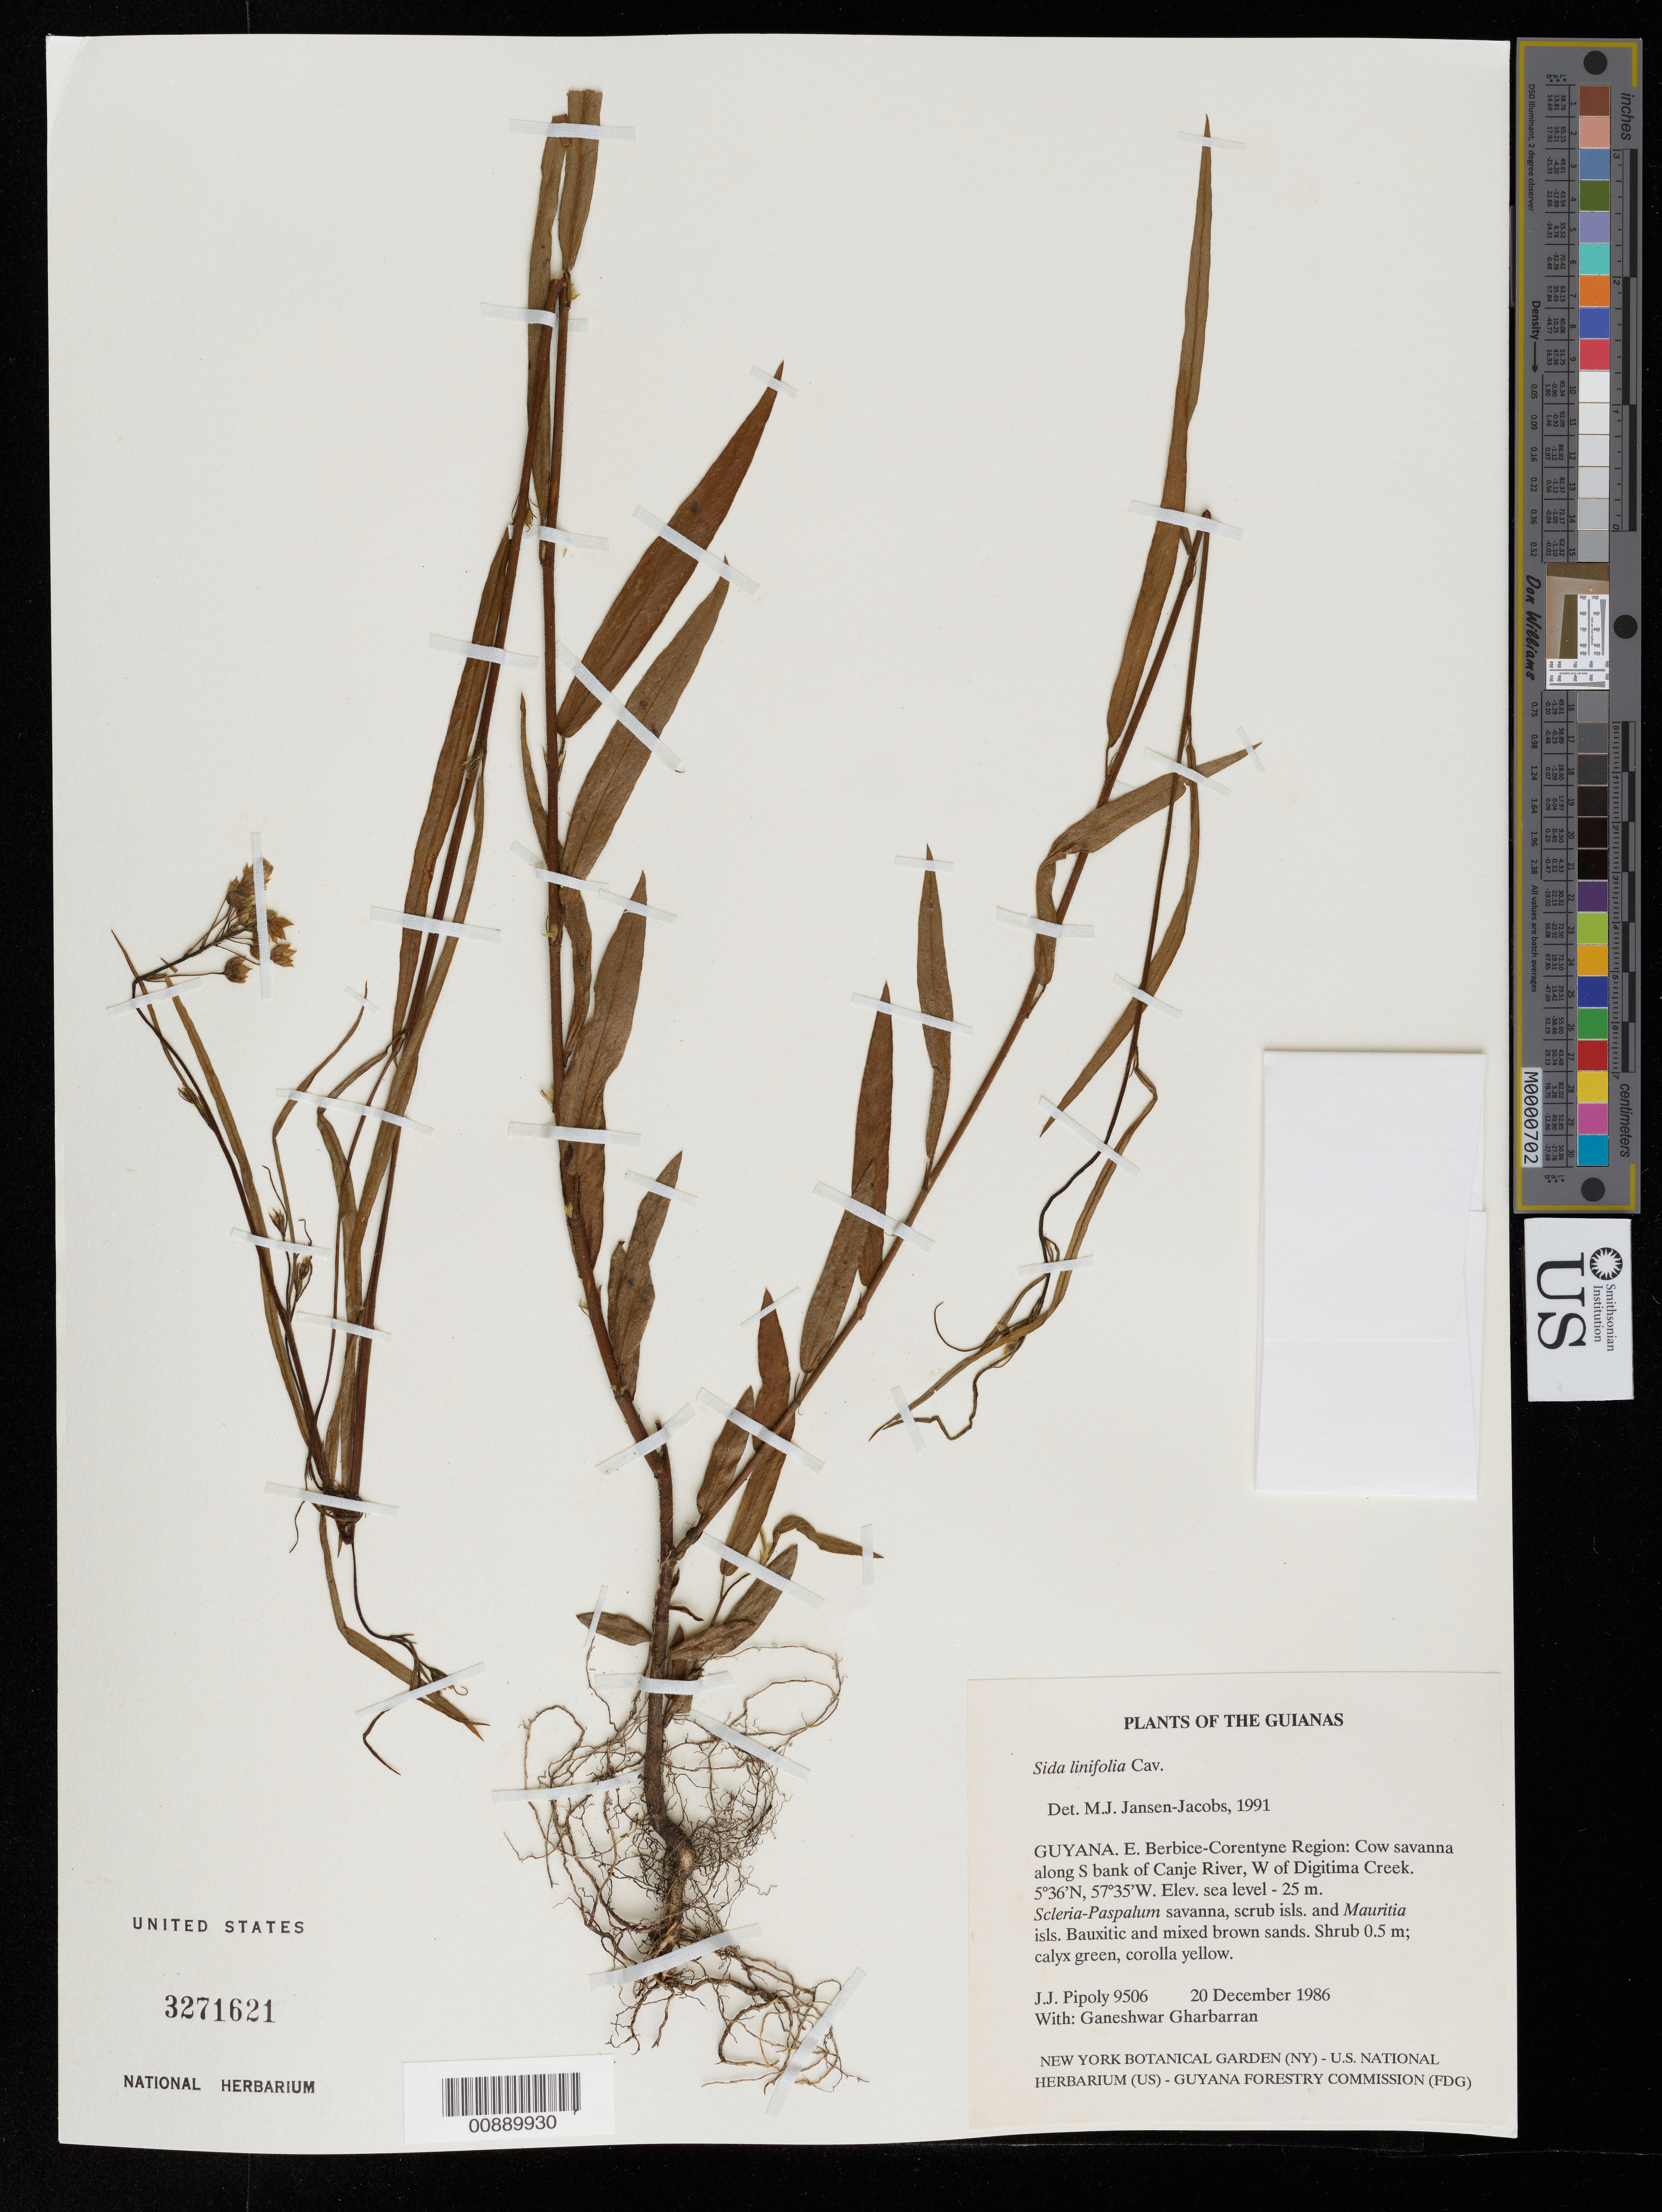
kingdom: Plantae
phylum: Tracheophyta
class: Magnoliopsida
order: Malvales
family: Malvaceae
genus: Sida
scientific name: Sida linifolia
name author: Cav.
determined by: Jansen-Jacobs, M. J., (U), Nationaal Herbarium Nederland, Utrecht University branch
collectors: J. J. Pipoly & G. Gharbarran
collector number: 9506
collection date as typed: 20 December 1986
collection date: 1986-12-20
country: Guyana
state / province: E. Berbice-Corentyne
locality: Cow savanna, along S bank of Canje River, W of Digitima Creek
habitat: Scleria-Paspalum savanna, scrub isls. & Mauritia isls. Bauxitic and mixed brown sands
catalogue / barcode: US 3271621